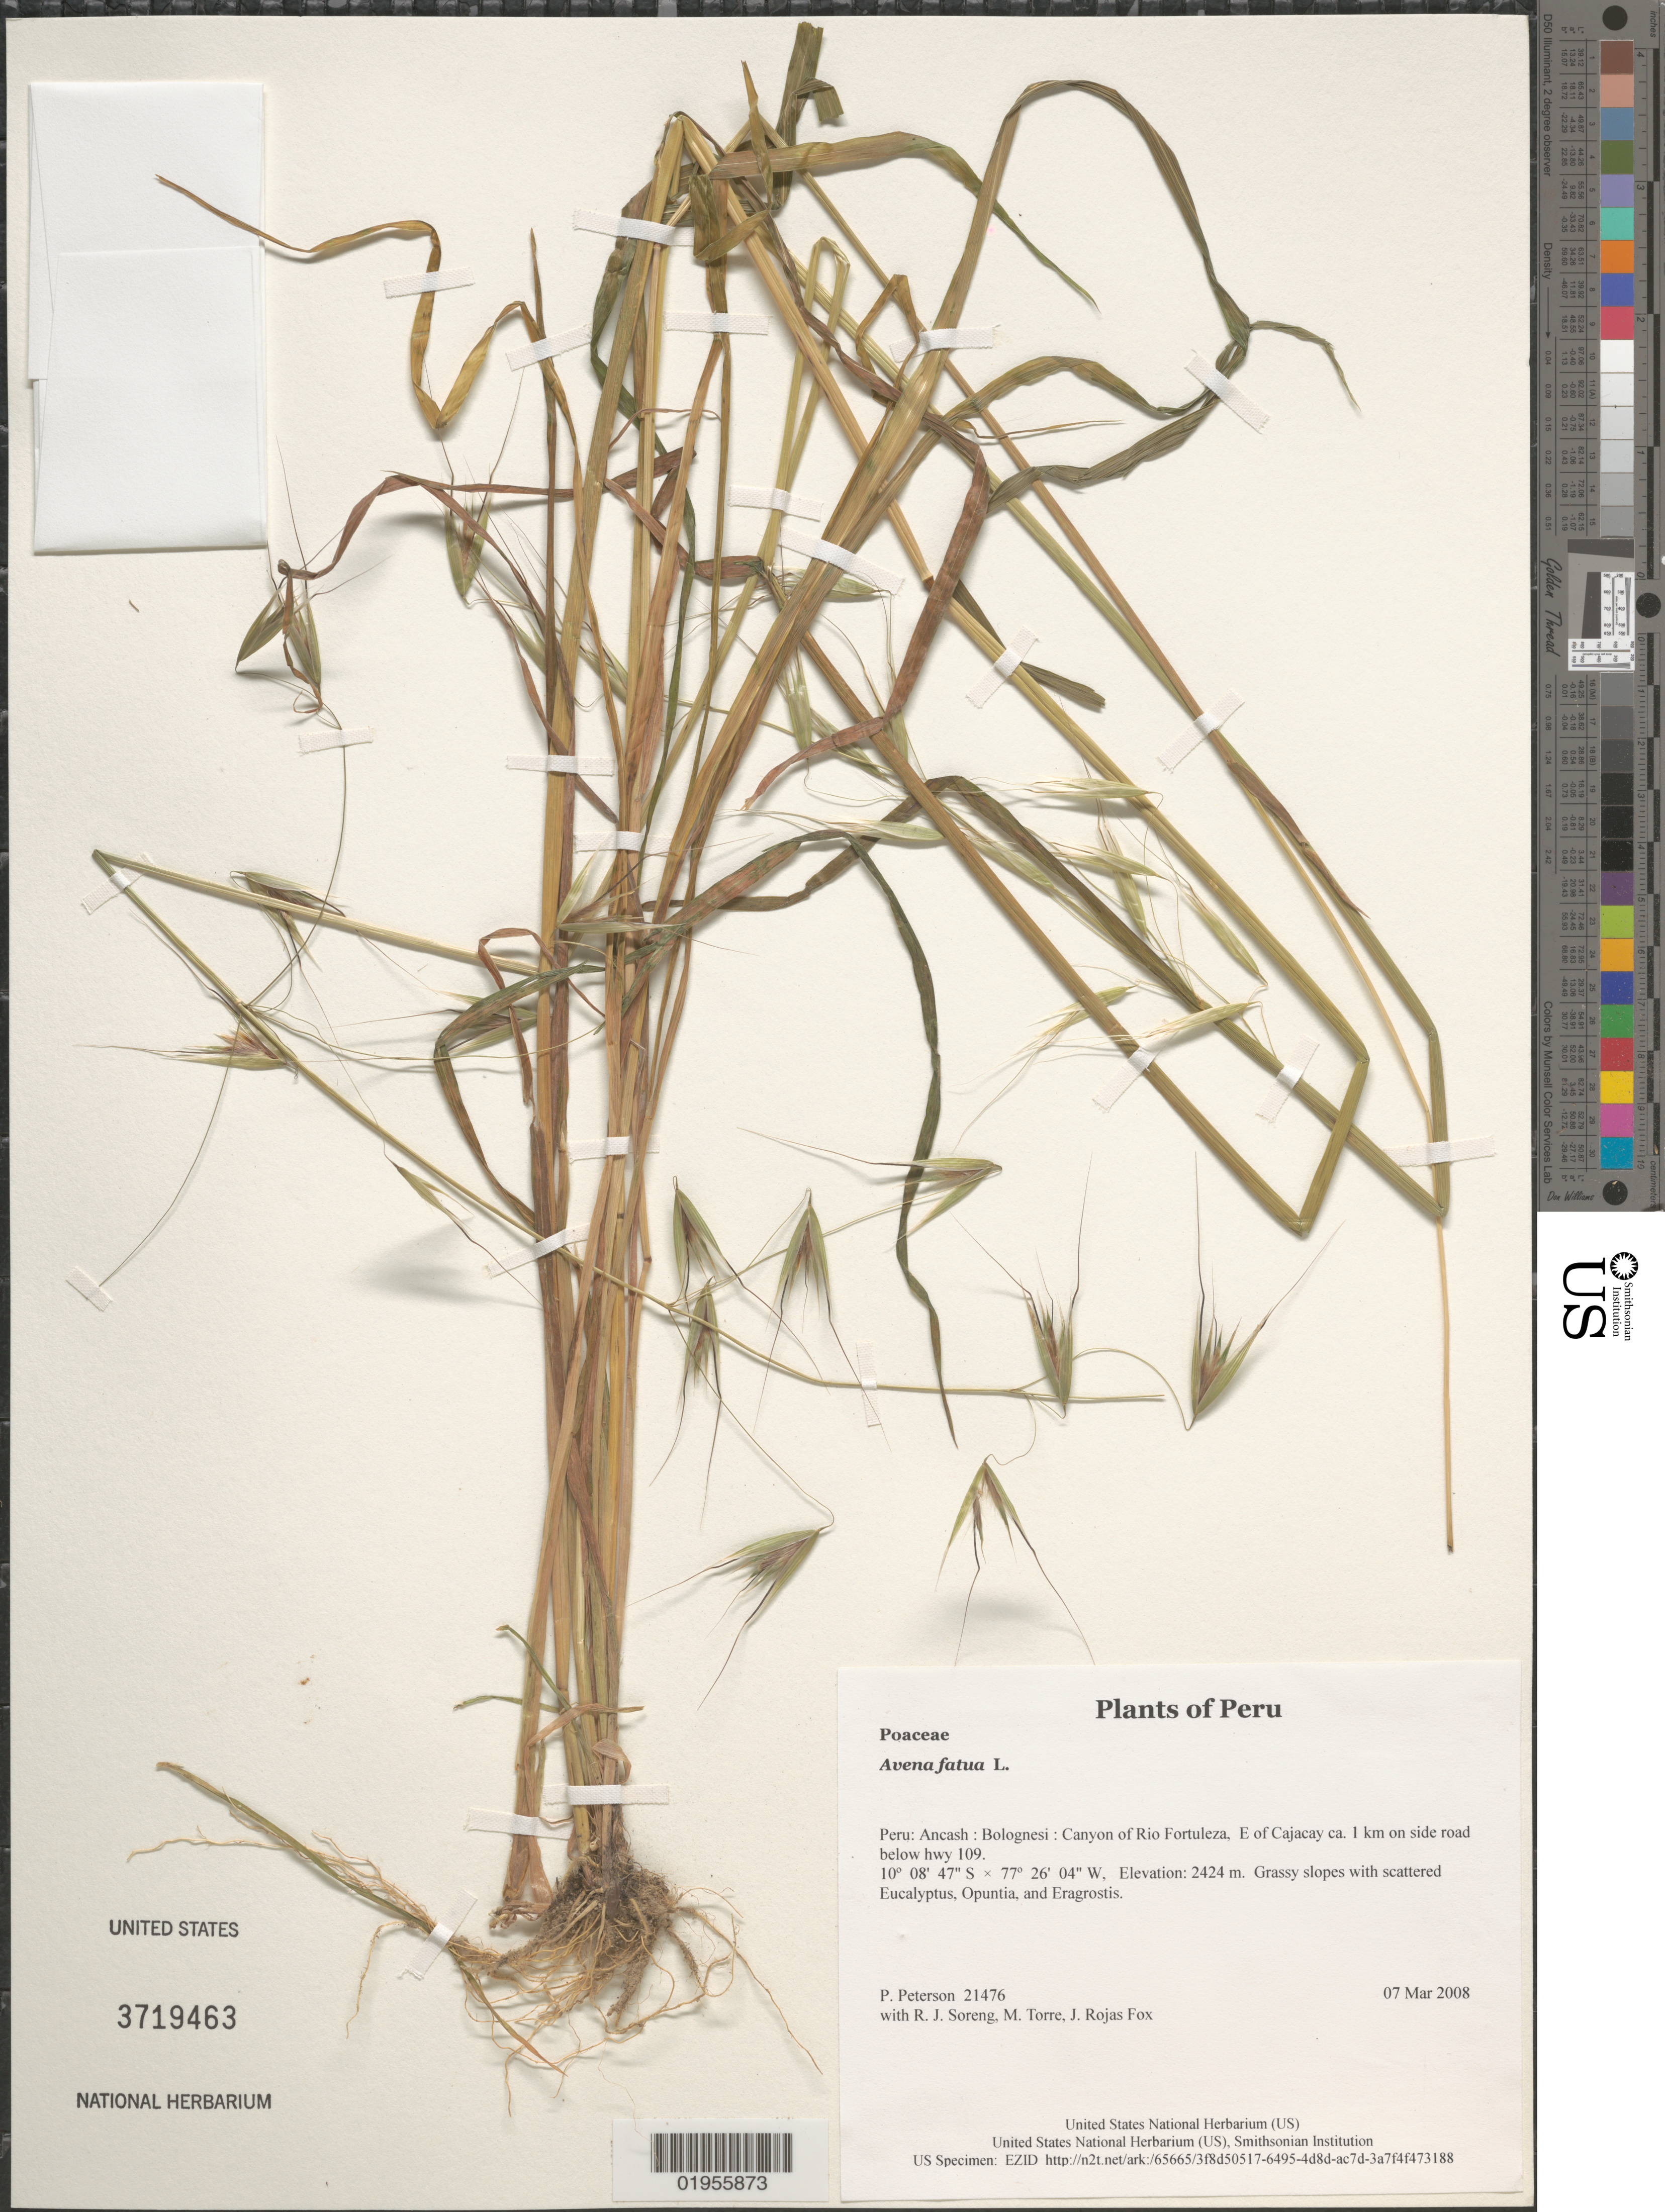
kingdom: Plantae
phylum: Tracheophyta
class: Liliopsida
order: Poales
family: Poaceae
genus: Avena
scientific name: Avena fatua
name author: L.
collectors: P. M. Peterson, R. J. Soreng, M. Torre & J. Rojas Fox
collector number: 21476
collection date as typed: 07 Mar 2008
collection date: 2008-03-07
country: Peru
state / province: Ancash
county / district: Bolognesi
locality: Canyon of Rio Fortuleza, E of Cajacay ca. 1 km on side road below hwy 109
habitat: Grassy slopes with scattered Eucalyptus, Opuntia, and Eragrostis.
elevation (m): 2424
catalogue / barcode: US 3719463